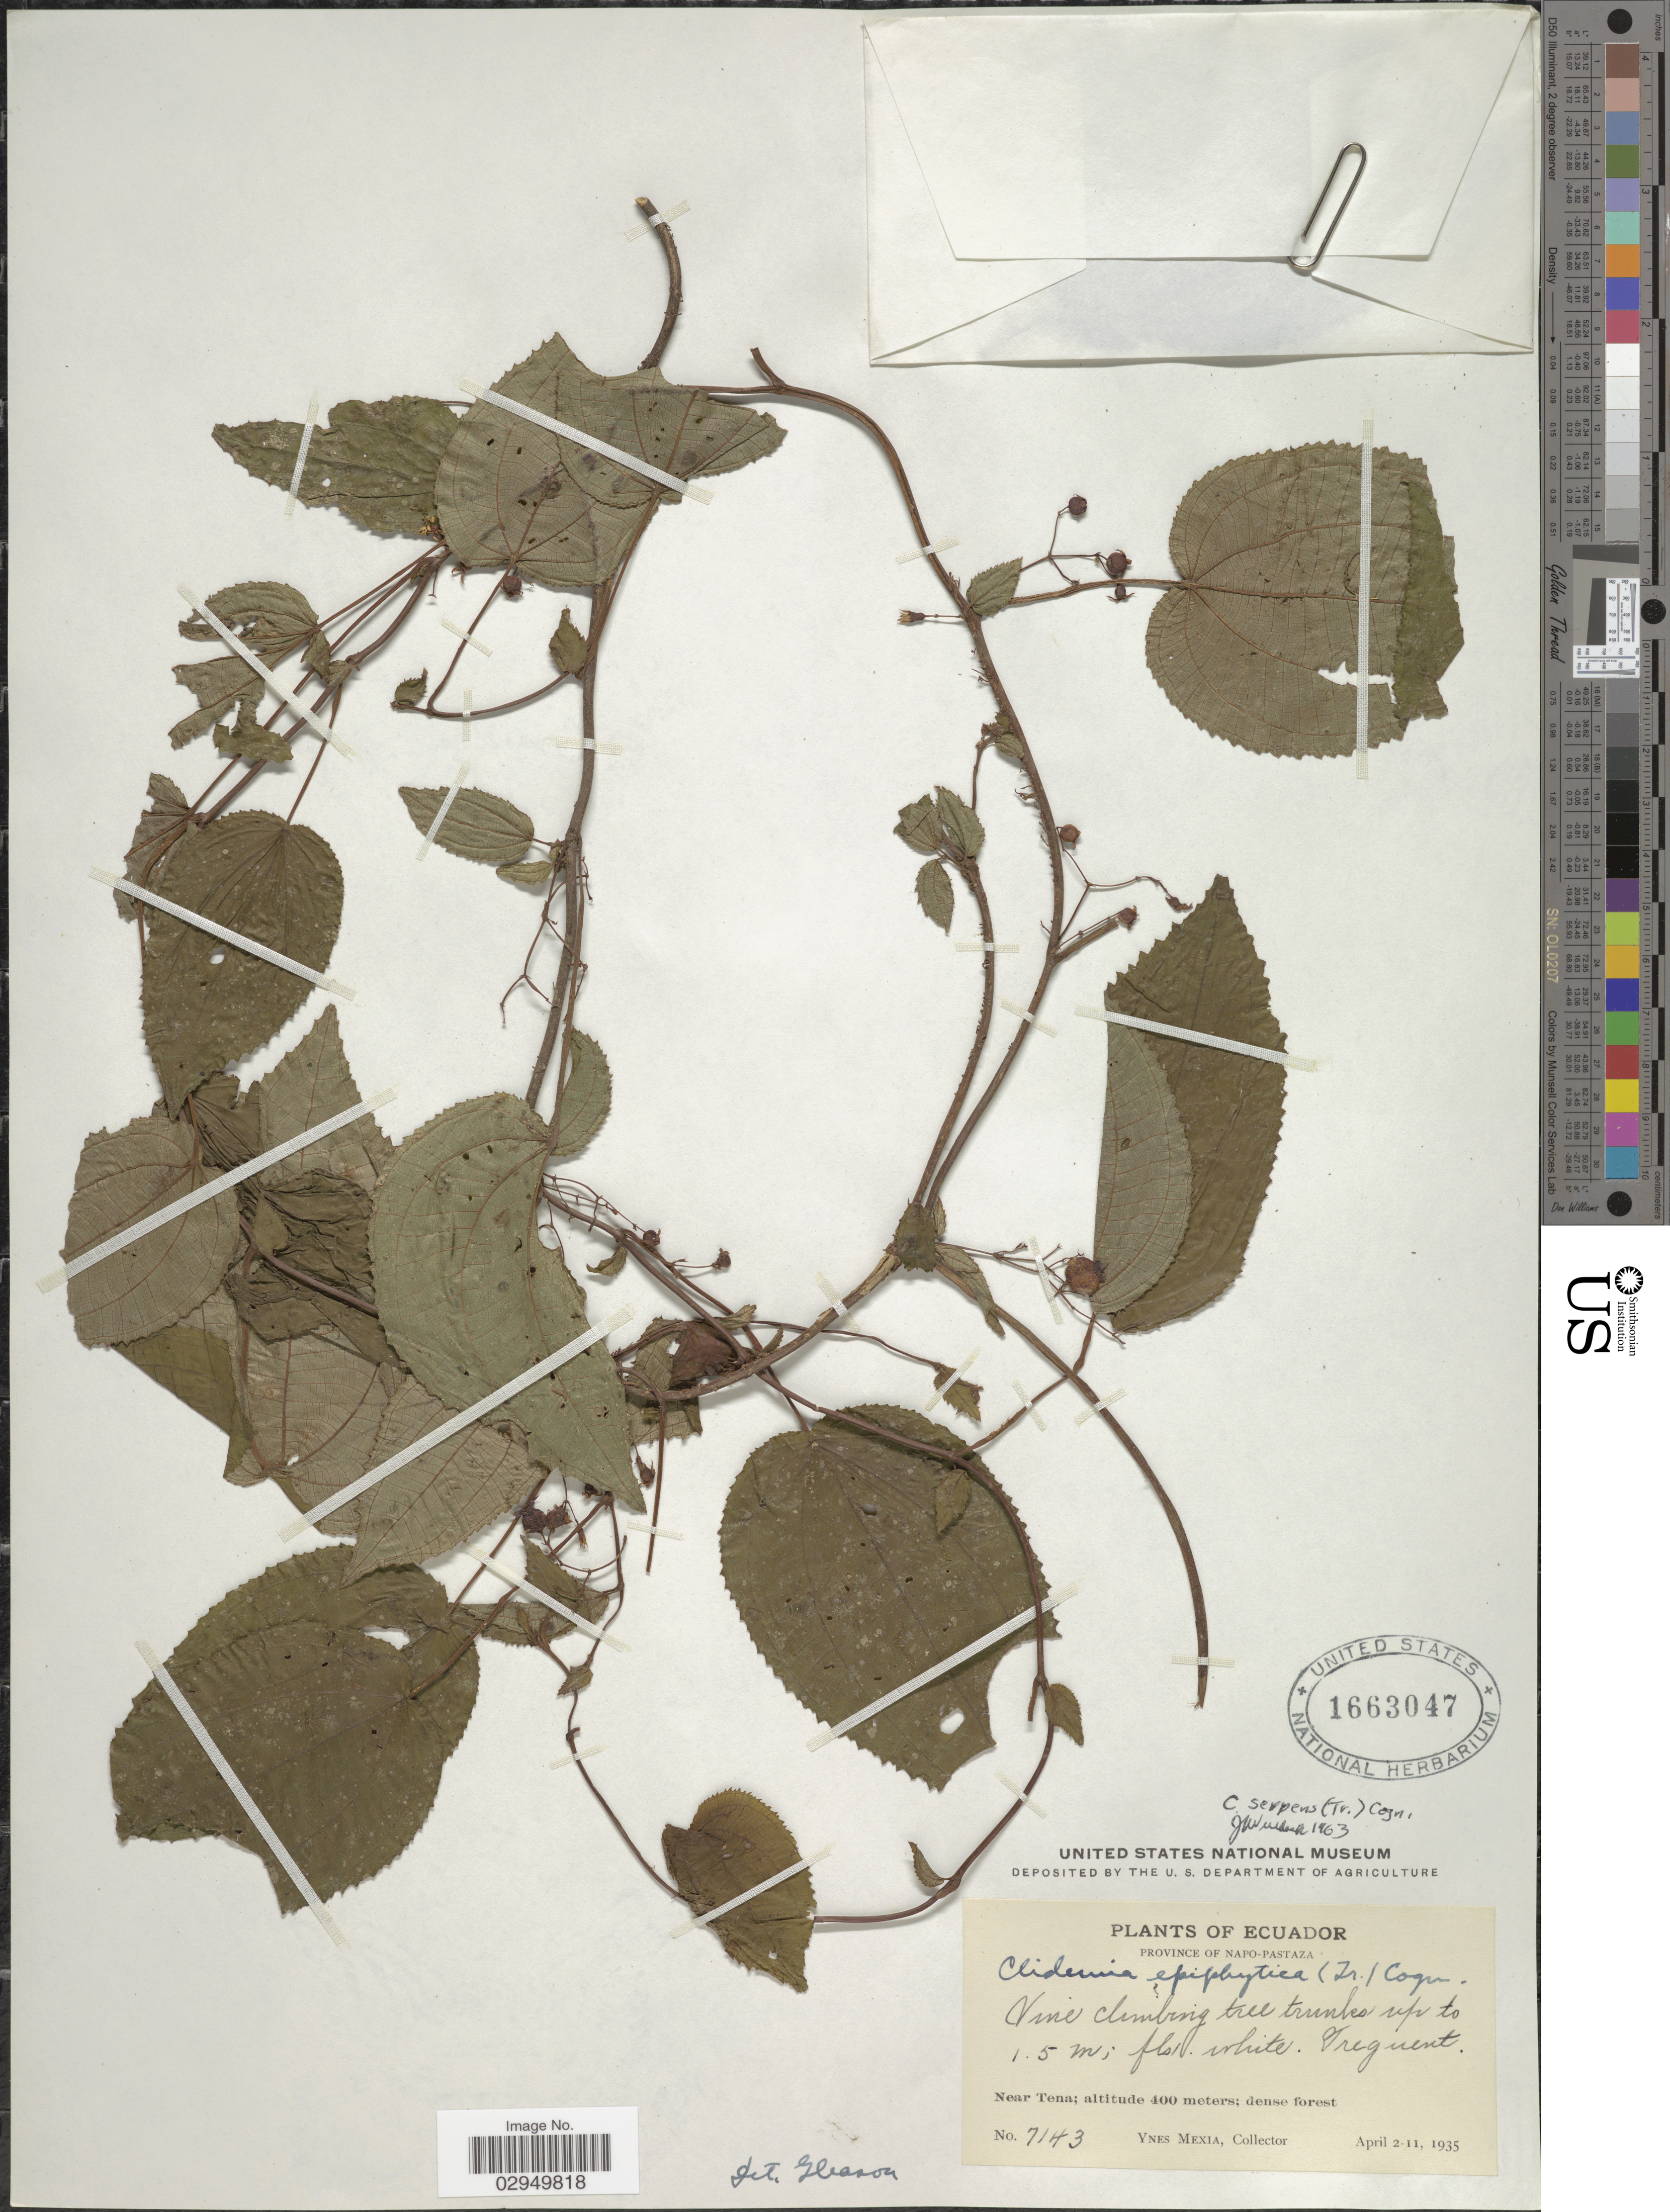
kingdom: Plantae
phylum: Tracheophyta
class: Magnoliopsida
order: Myrtales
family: Melastomataceae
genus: Clidemia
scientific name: Clidemia serpens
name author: (Triana) Cogn.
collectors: Y. Mexia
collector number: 7143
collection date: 1935-04-02/1935-04-11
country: Ecuador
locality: Province of Napo-Pastaza. Near Tena.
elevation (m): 400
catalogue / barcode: US 1663047